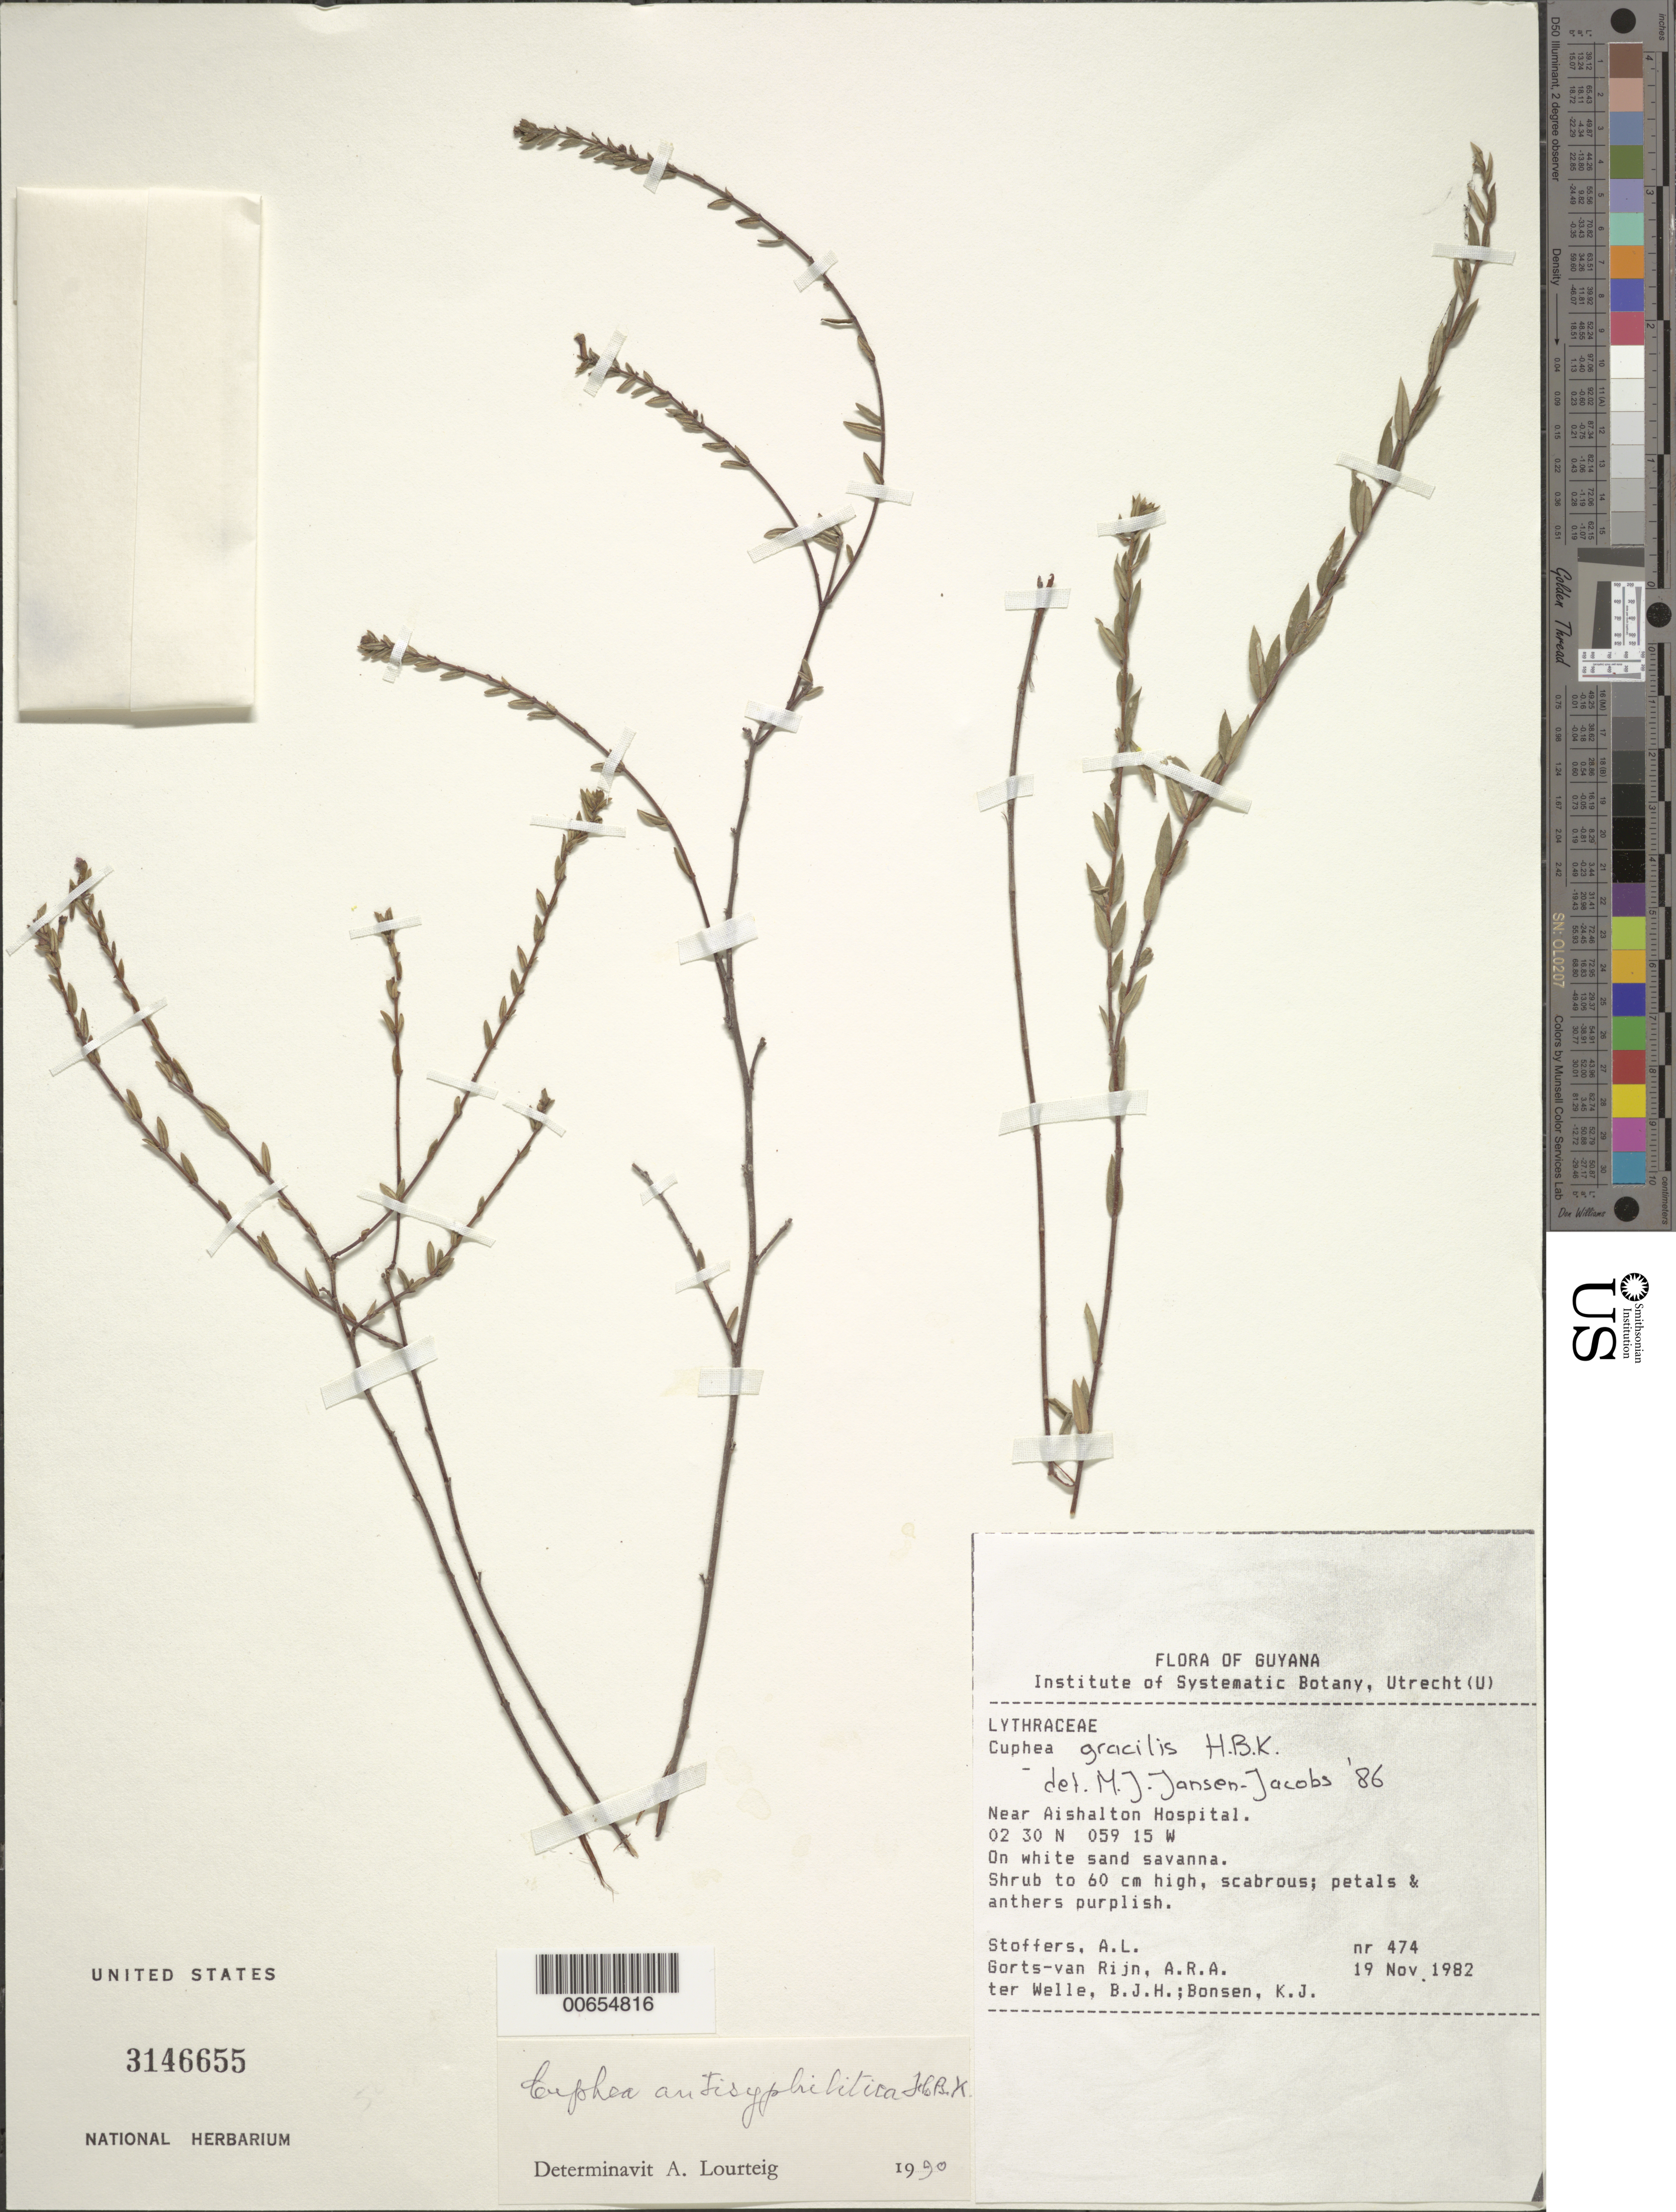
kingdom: Plantae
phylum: Tracheophyta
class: Magnoliopsida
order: Myrtales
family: Lythraceae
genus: Cuphea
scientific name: Cuphea antisyphilitica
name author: Kunth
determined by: Lourteig, A.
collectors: A. Stoffers, A. .R. A. Görts-van Rijn, B. Welle & K. Bonsen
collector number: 474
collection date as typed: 19-Nov-82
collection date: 1982-11-19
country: Guyana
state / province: U. Takutu-U. Essequibo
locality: Aishalton Hospital, vic.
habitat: White sand savanna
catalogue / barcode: US 3146655